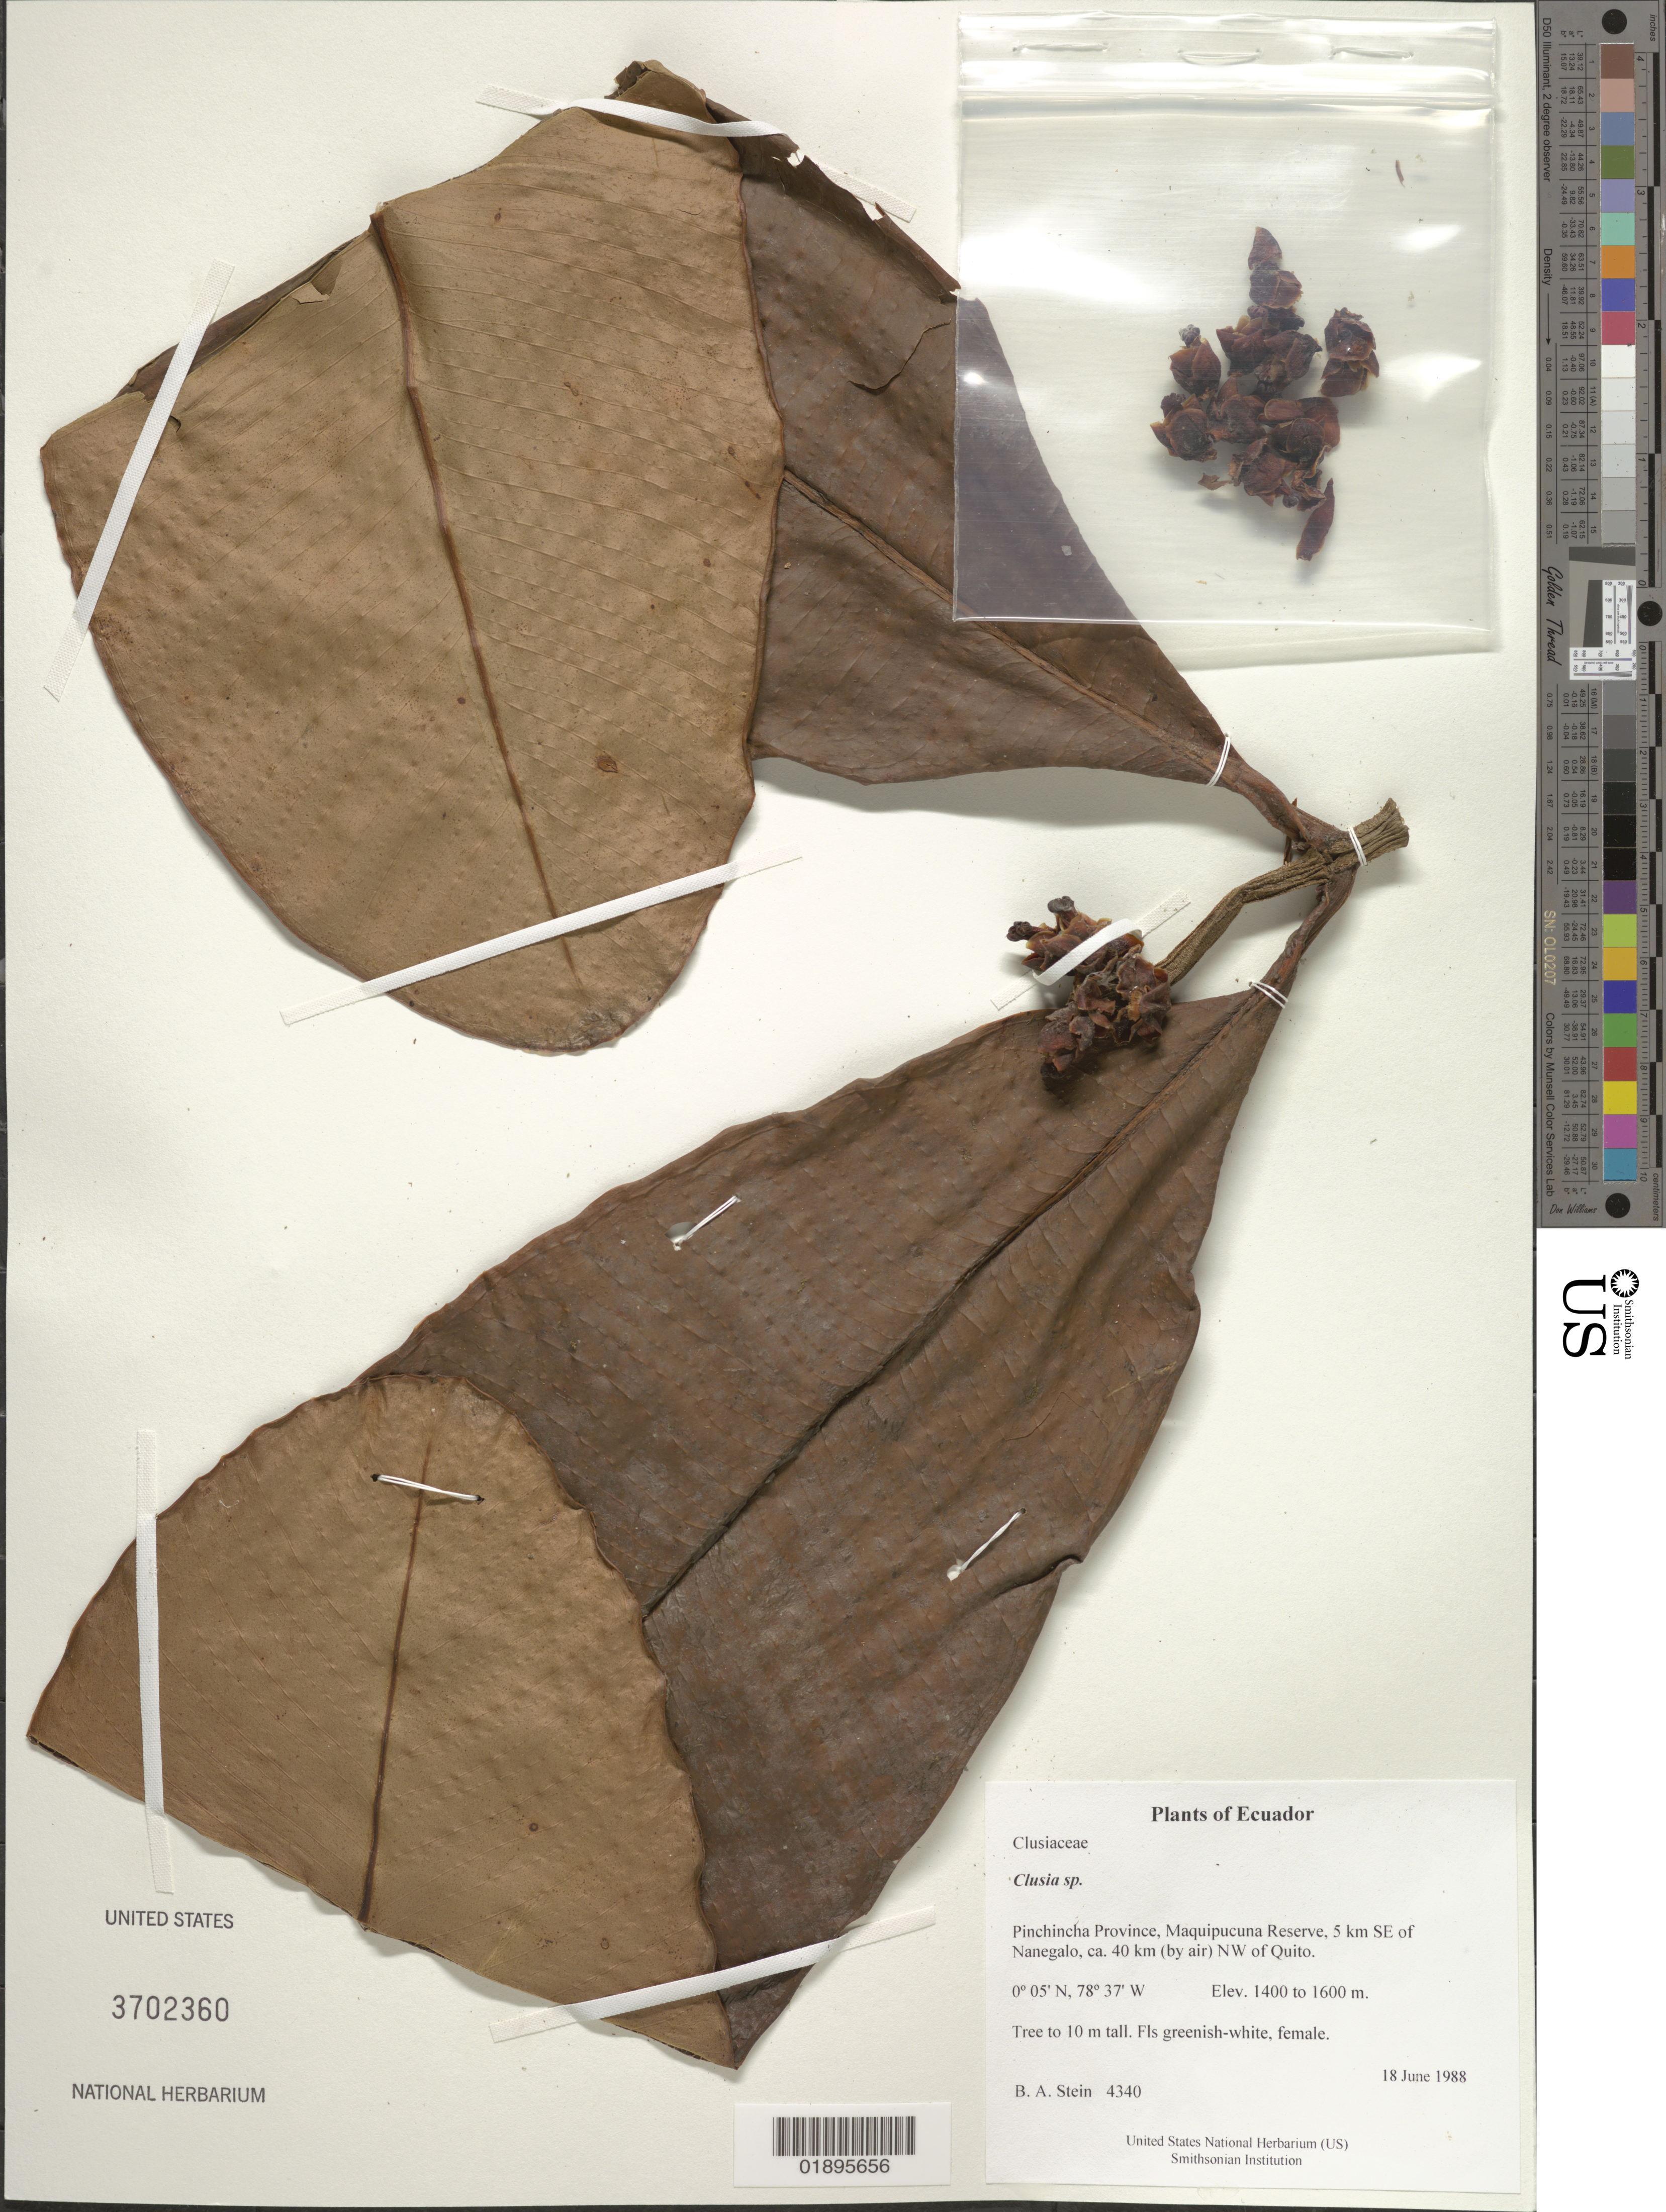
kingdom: Plantae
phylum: Tracheophyta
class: Magnoliopsida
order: Malpighiales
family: Clusiaceae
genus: Clusia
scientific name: Clusia sp.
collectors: B. A. Stein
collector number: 4340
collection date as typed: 18 June 1988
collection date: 1988-06-18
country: Ecuador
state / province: Pichincha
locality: Maquipucuna Reserve, 5 km SE of Nanegalo, ca. 40 km (by air) NW of Quito.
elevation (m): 1400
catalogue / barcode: US 3702360